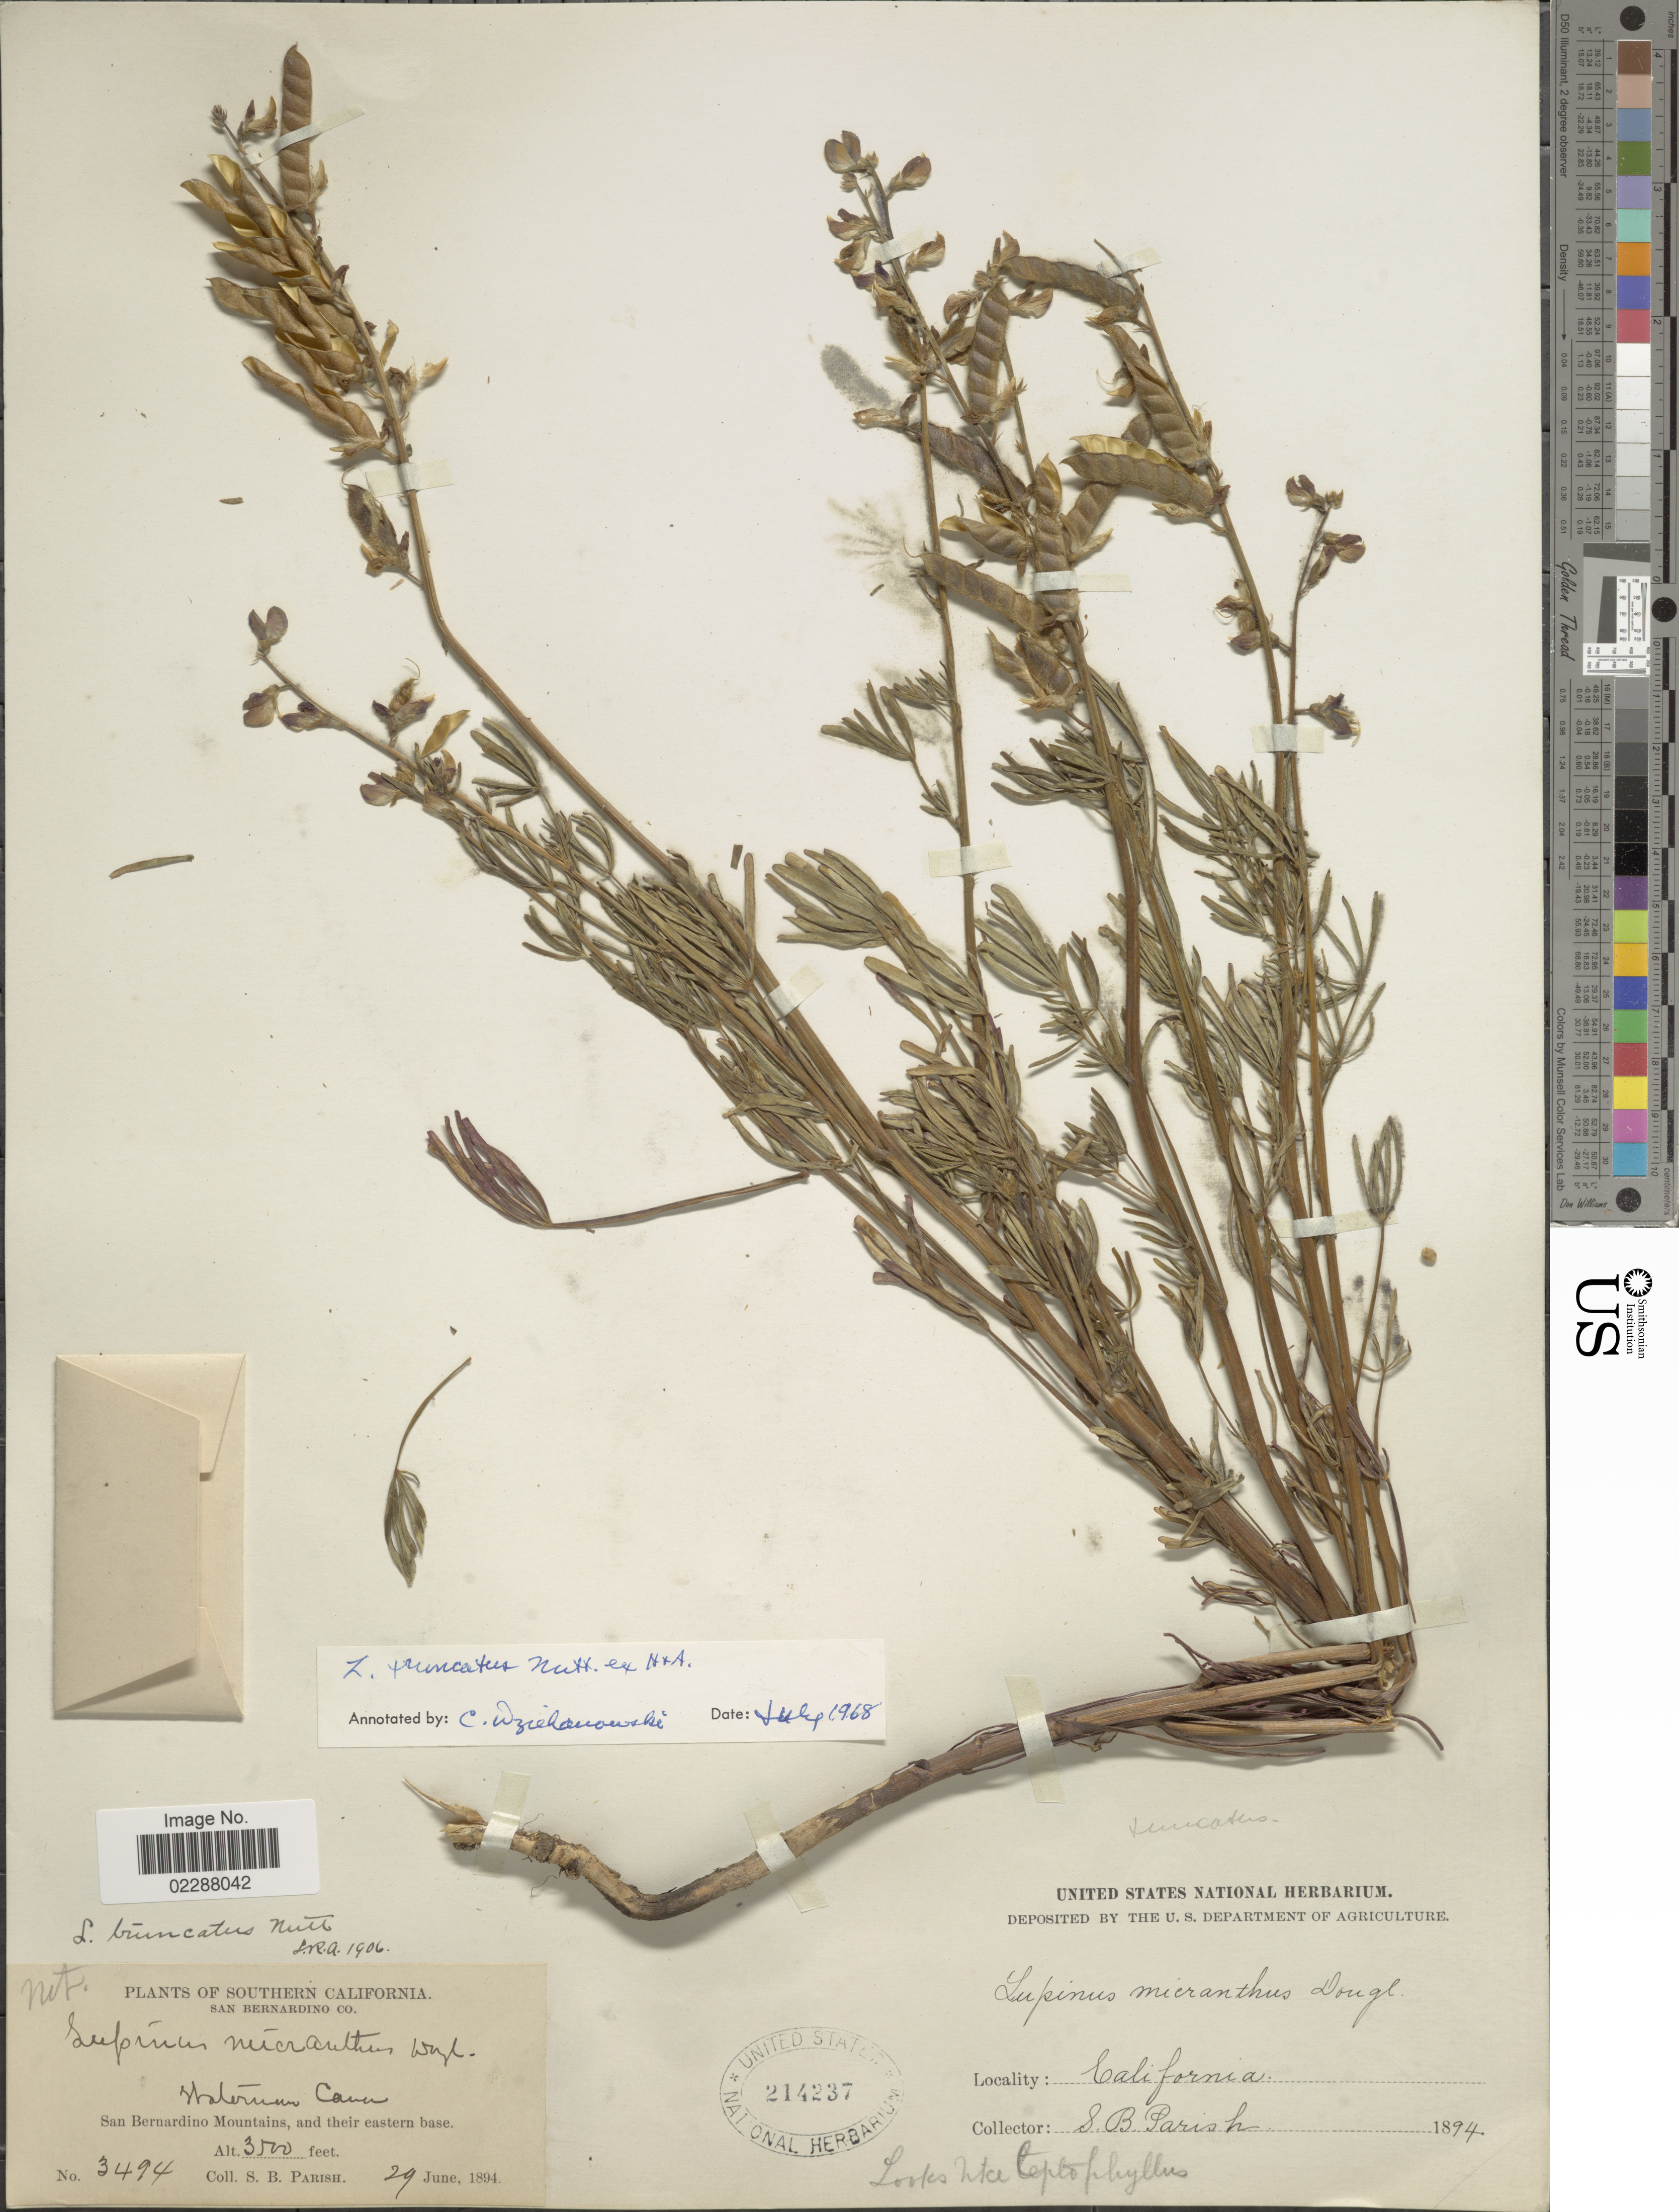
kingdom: Plantae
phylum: Tracheophyta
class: Magnoliopsida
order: Fabales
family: Fabaceae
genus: Lupinus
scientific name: Lupinus truncatus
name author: Nutt. ex Hook. & Arn.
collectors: S. B. Parish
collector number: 3494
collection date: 1894-06-29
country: United States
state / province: California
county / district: San Bernardino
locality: Southern California, San Bernardino Co., San Bernardino Mountains, and their eastern base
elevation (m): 1067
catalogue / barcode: US 214237